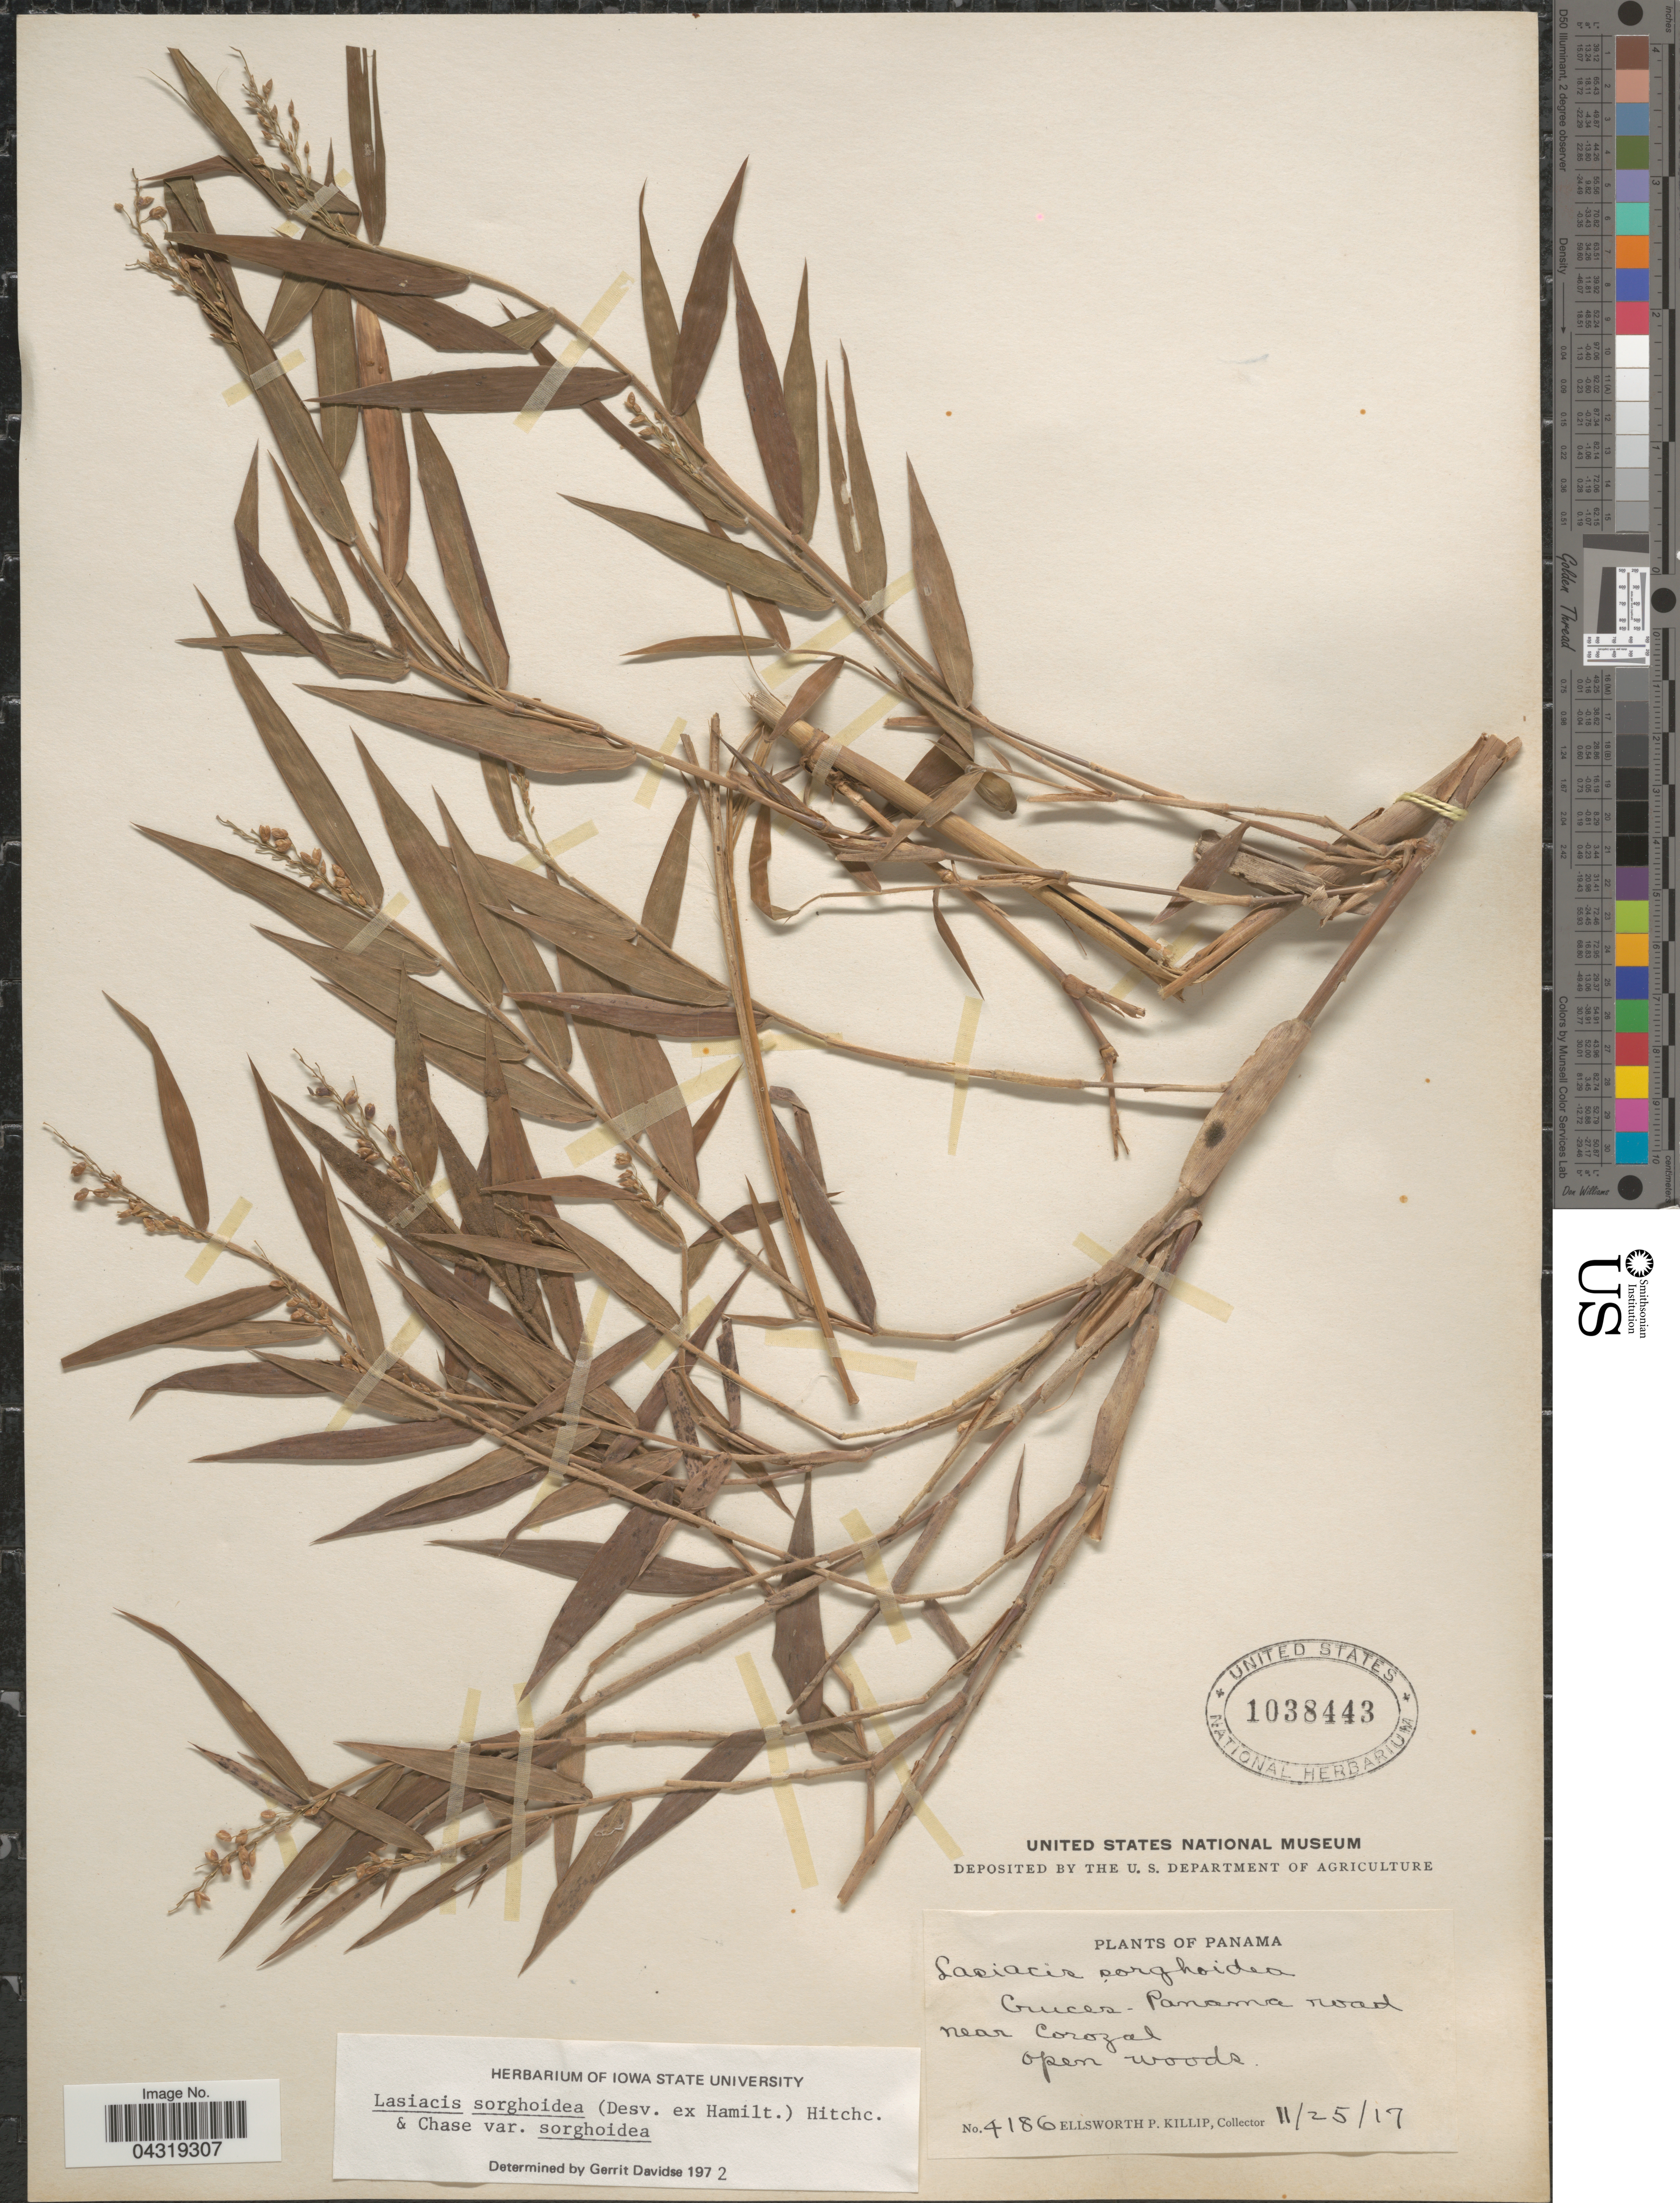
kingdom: Plantae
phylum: Tracheophyta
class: Liliopsida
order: Poales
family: Poaceae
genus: Lasiacis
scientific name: Lasiacis sorghoidea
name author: (Desv. ex Ham.) Hitchc. & Chase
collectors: E. P. Killip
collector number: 4186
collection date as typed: Transcribed d/m/y: 25/11/17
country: Panama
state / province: Panamá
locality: Cruces - Panama road near Corozal.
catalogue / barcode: US 1038443